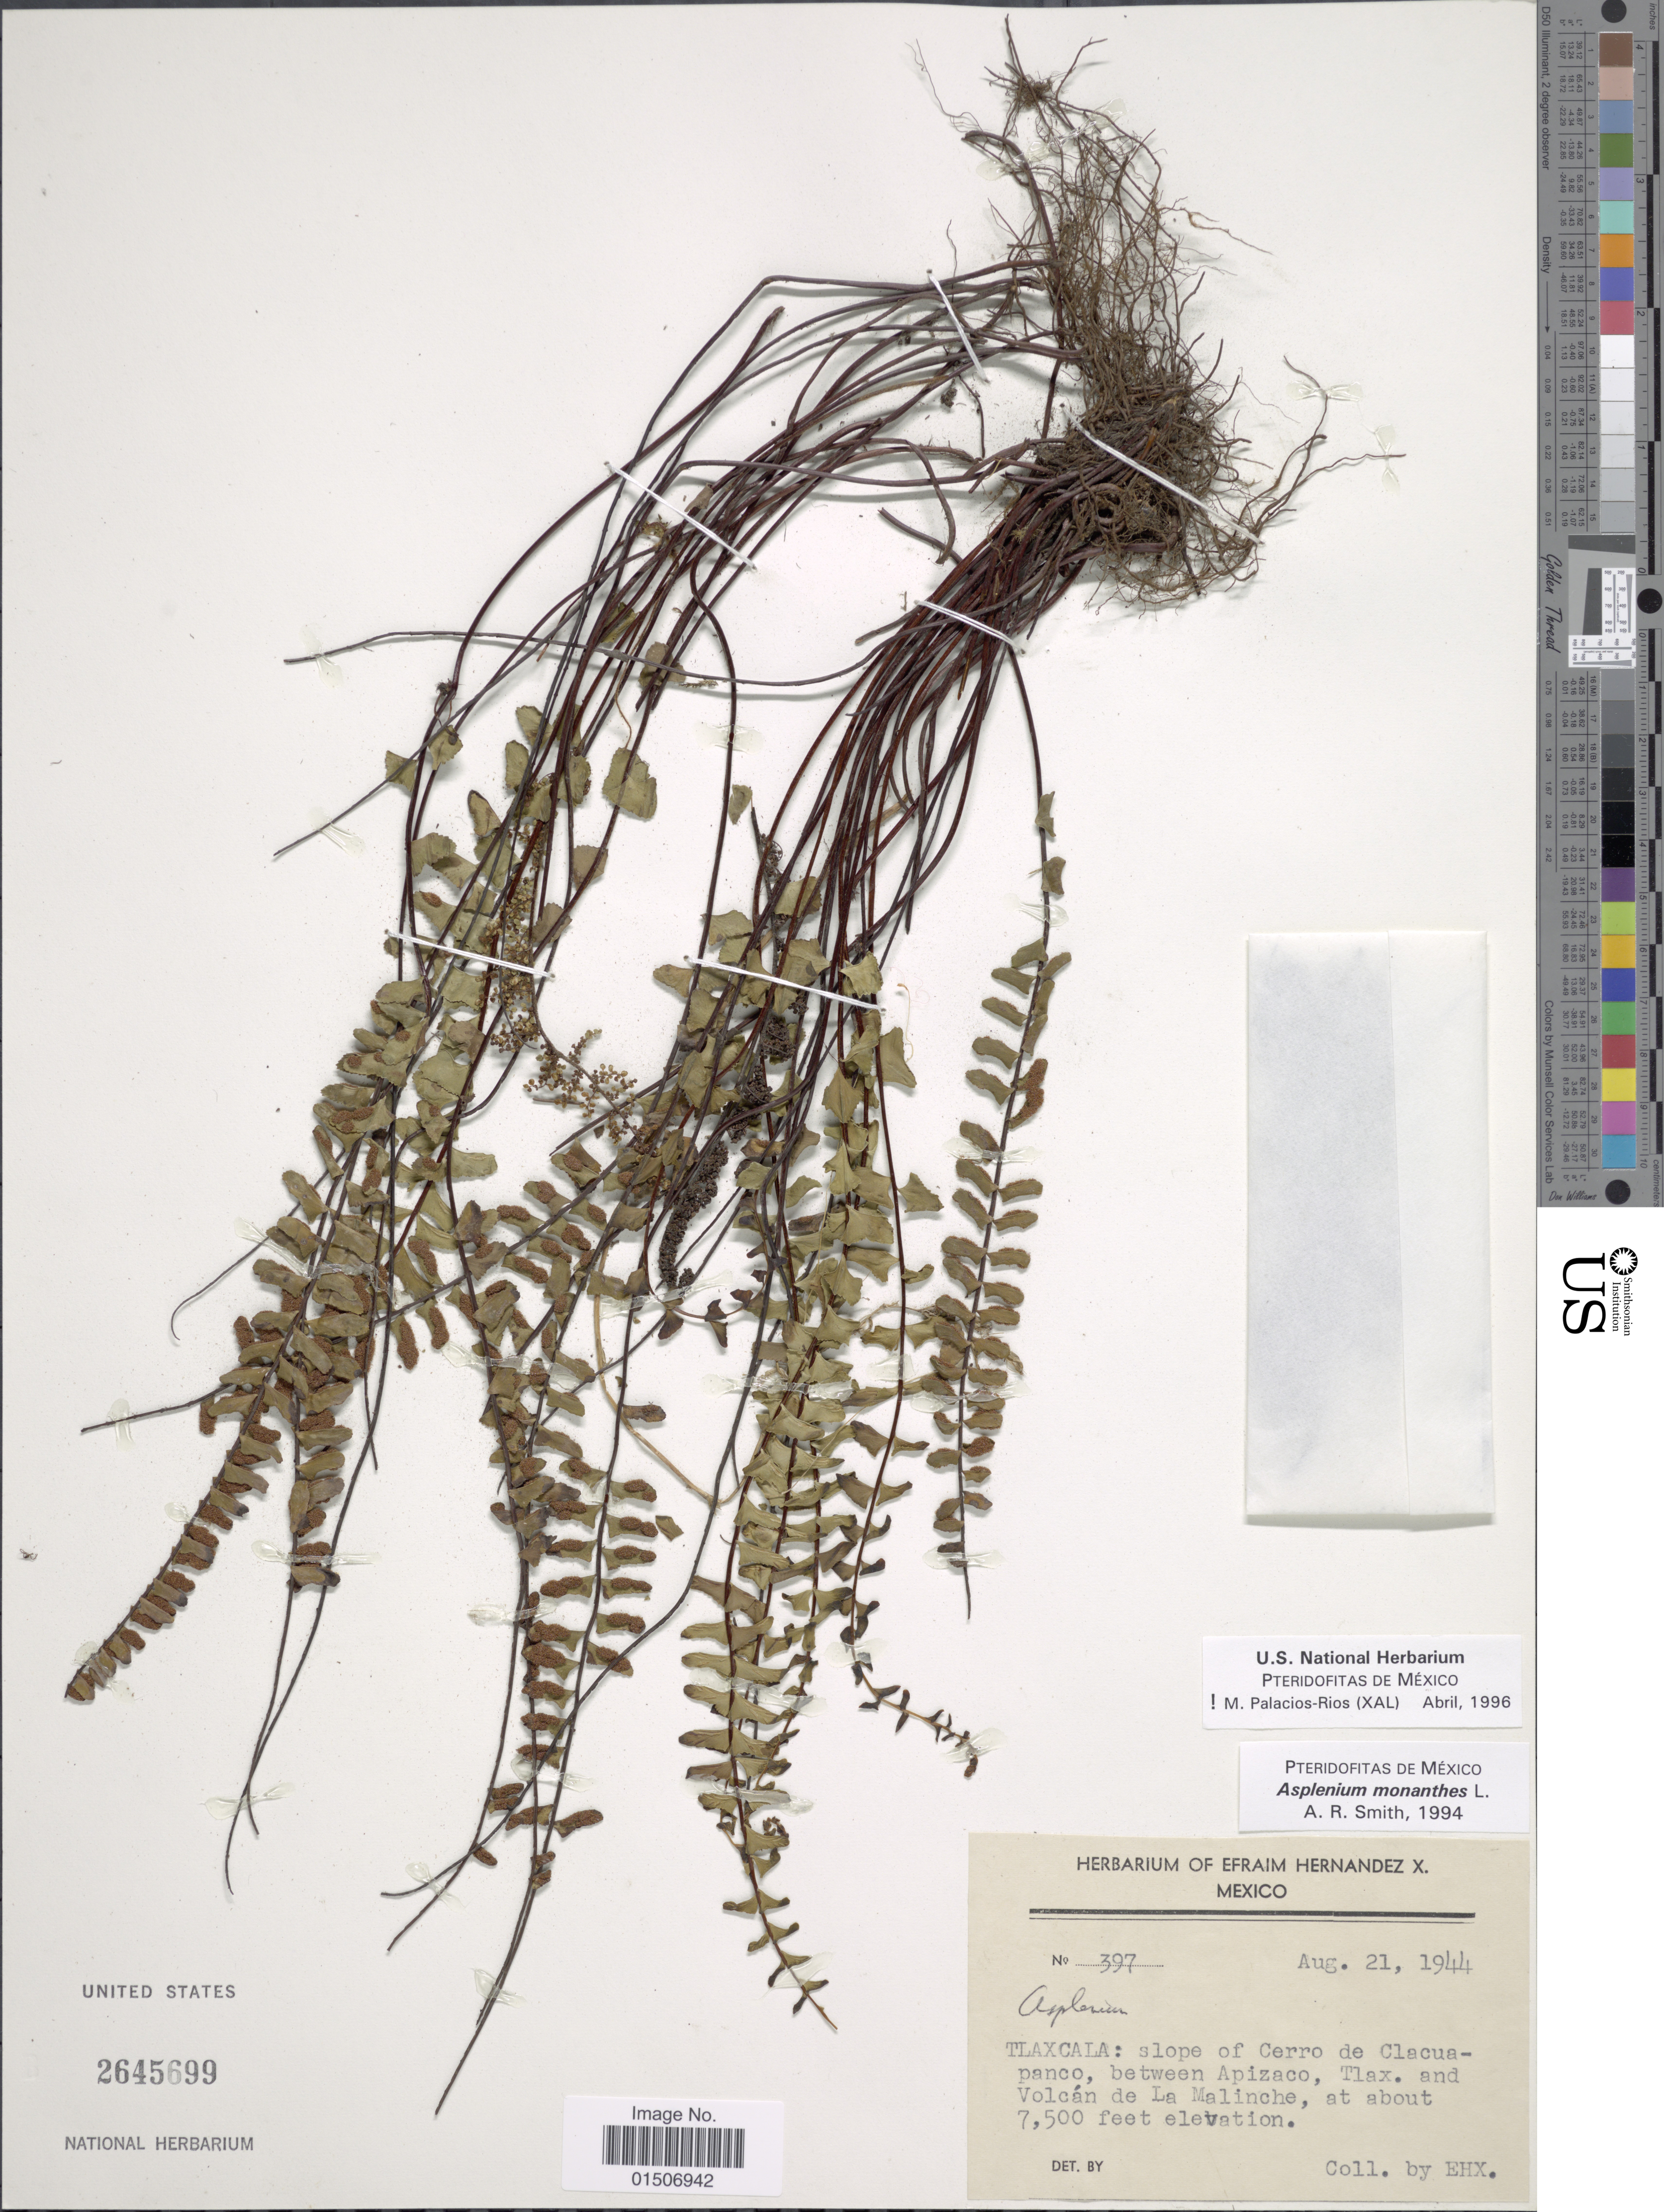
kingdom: Plantae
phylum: Tracheophyta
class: Polypodiopsida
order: Polypodiales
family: Aspleniaceae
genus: Asplenium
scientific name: Asplenium monanthes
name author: L.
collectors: E. Hernandez X.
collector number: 397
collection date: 1944-08-21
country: Mexico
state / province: Tlaxcala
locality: Slope of Cerro de Clacuapanco, between Apizaco, Tlax. and Volcán de La Maliche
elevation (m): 2286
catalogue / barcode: US 2645699